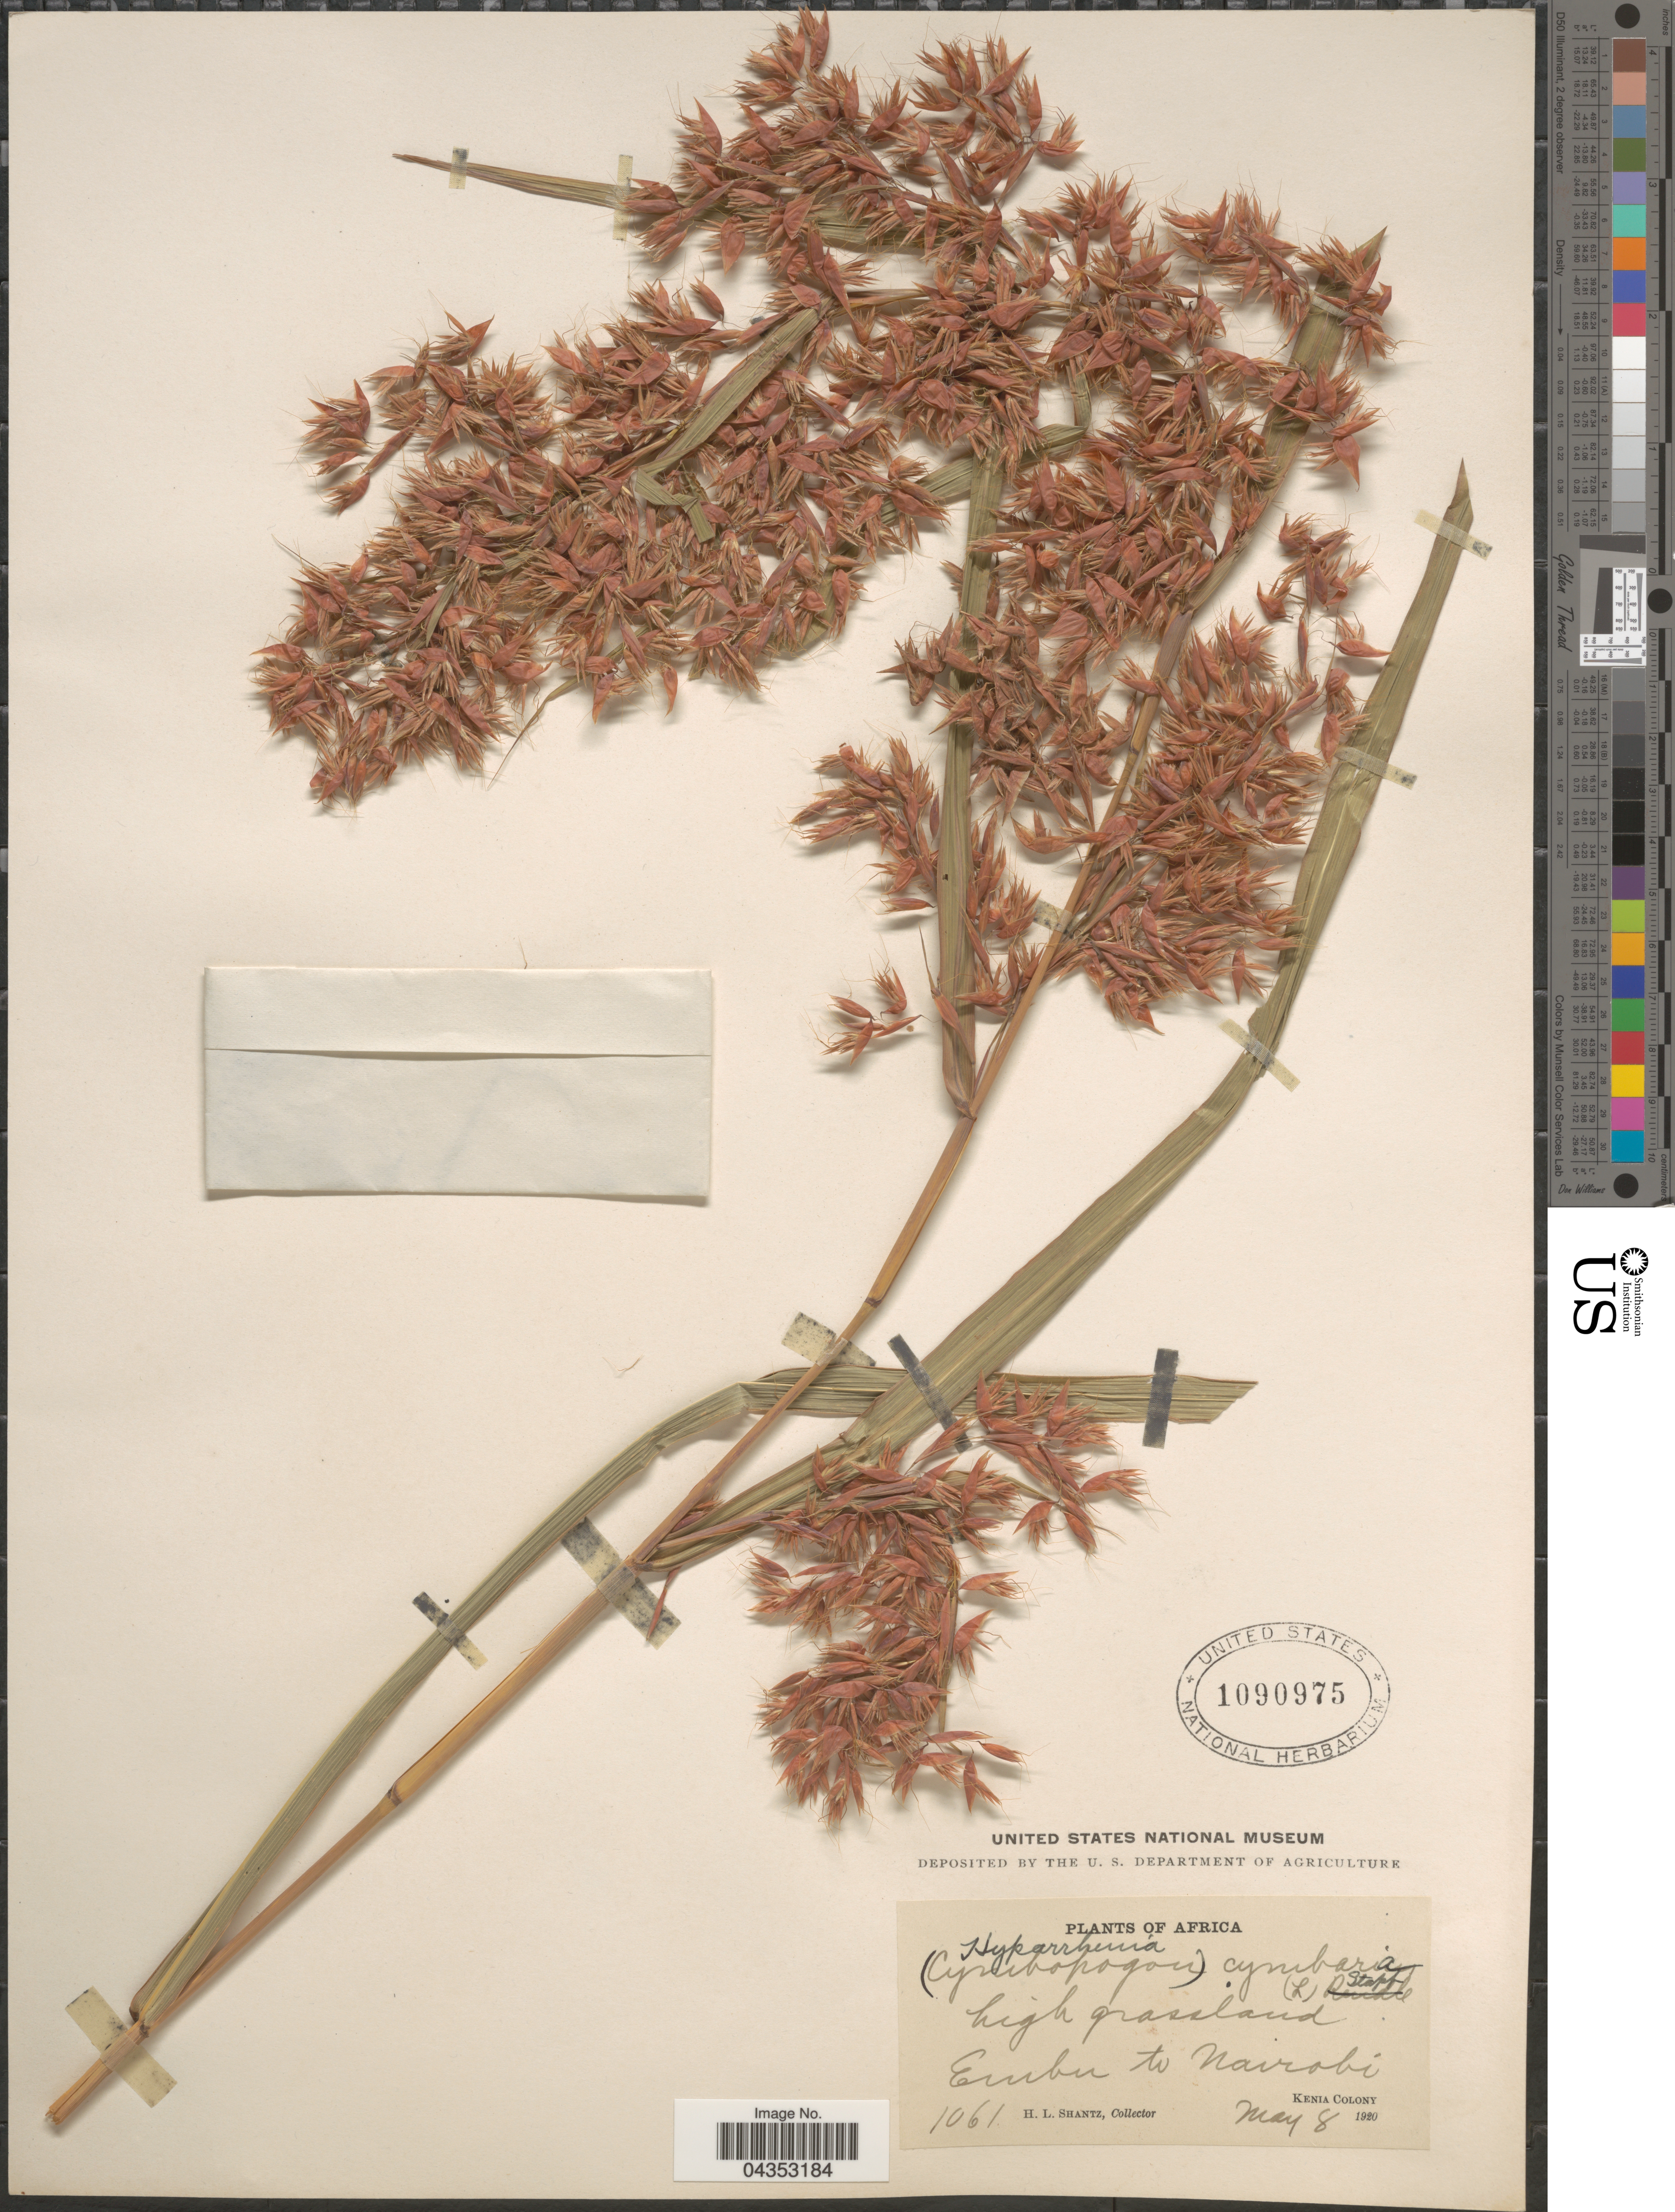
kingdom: Plantae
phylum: Tracheophyta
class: Liliopsida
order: Poales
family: Poaceae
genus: Hyparrhenia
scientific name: Hyparrhenia cymbaria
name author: (L.) Stapf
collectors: H. Shantz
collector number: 1061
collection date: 1920-05-08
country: Kenya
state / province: Nairobi Area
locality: High grassland. Embu to Nairobi. Kenya Colony.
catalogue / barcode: US 1090975